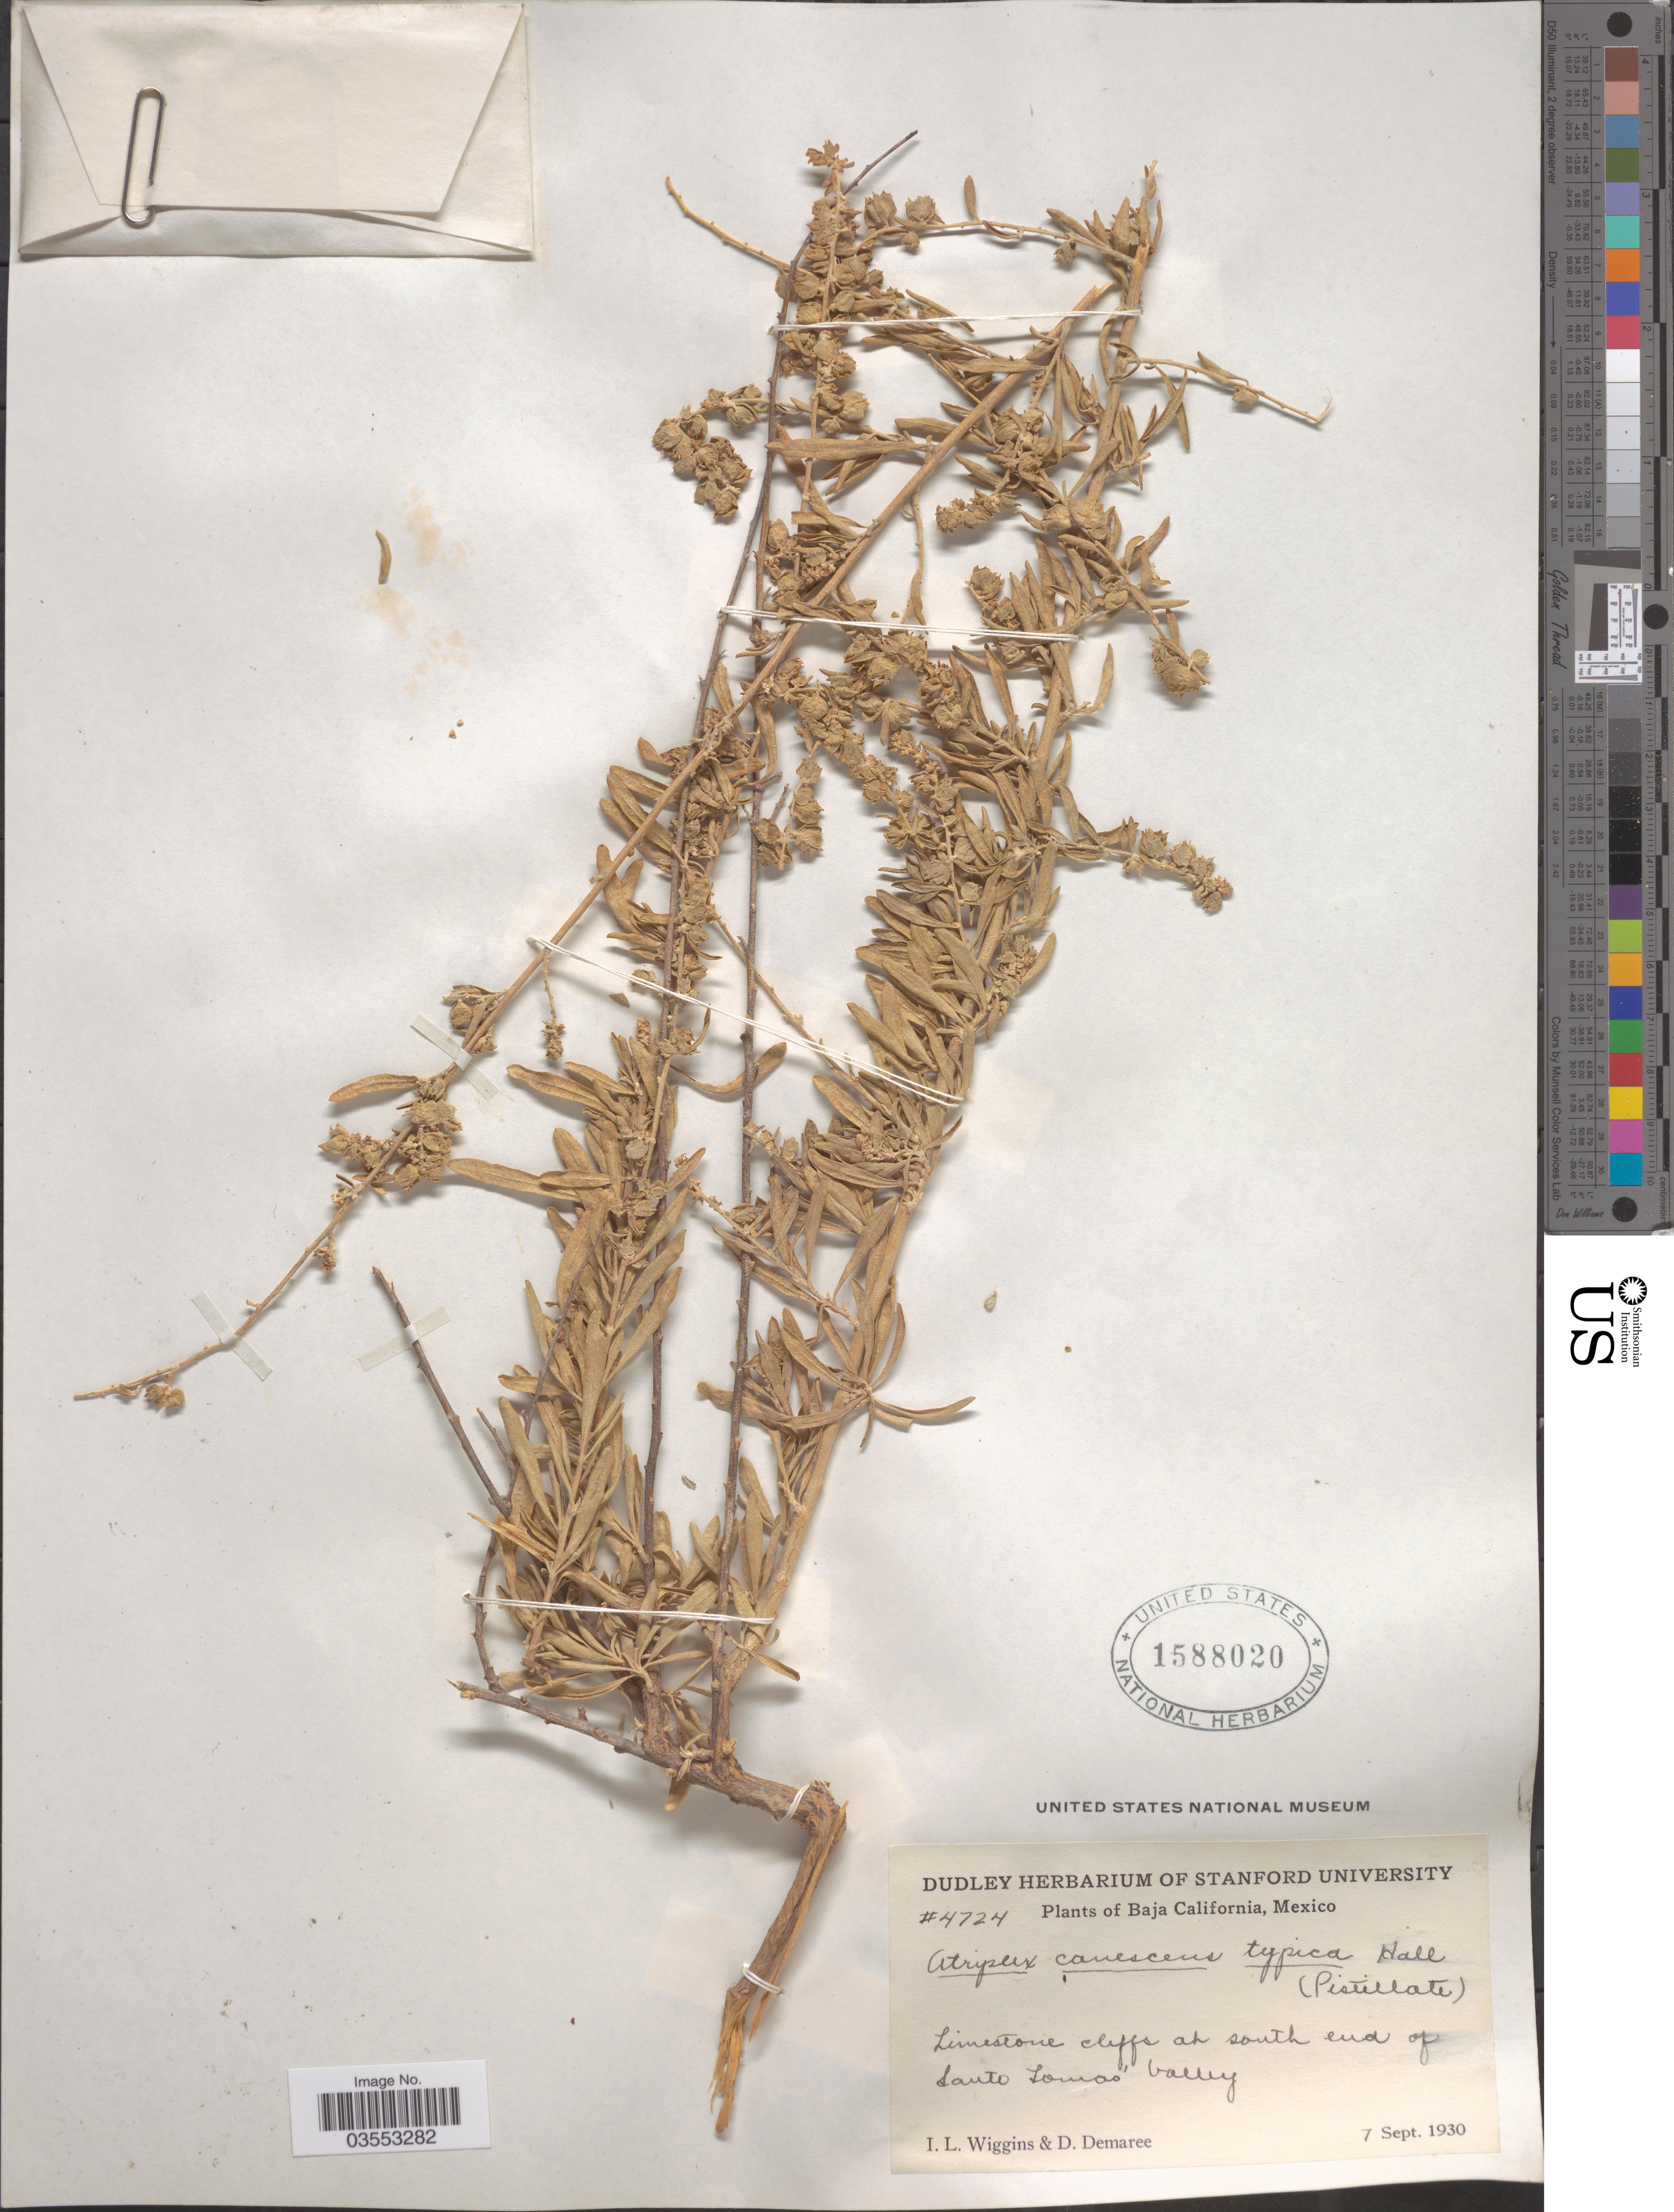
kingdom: Plantae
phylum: Tracheophyta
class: Magnoliopsida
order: Caryophyllales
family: Amaranthaceae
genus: Atriplex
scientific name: Atriplex canescens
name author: (Pursh) Nutt.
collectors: I. L. Wiggins & D. Demaree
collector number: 4724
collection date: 1930-09-07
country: Mexico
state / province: Baja California Norte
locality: Limestone cliffs at south end of Santo Lomas Valley.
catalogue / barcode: US 1588020